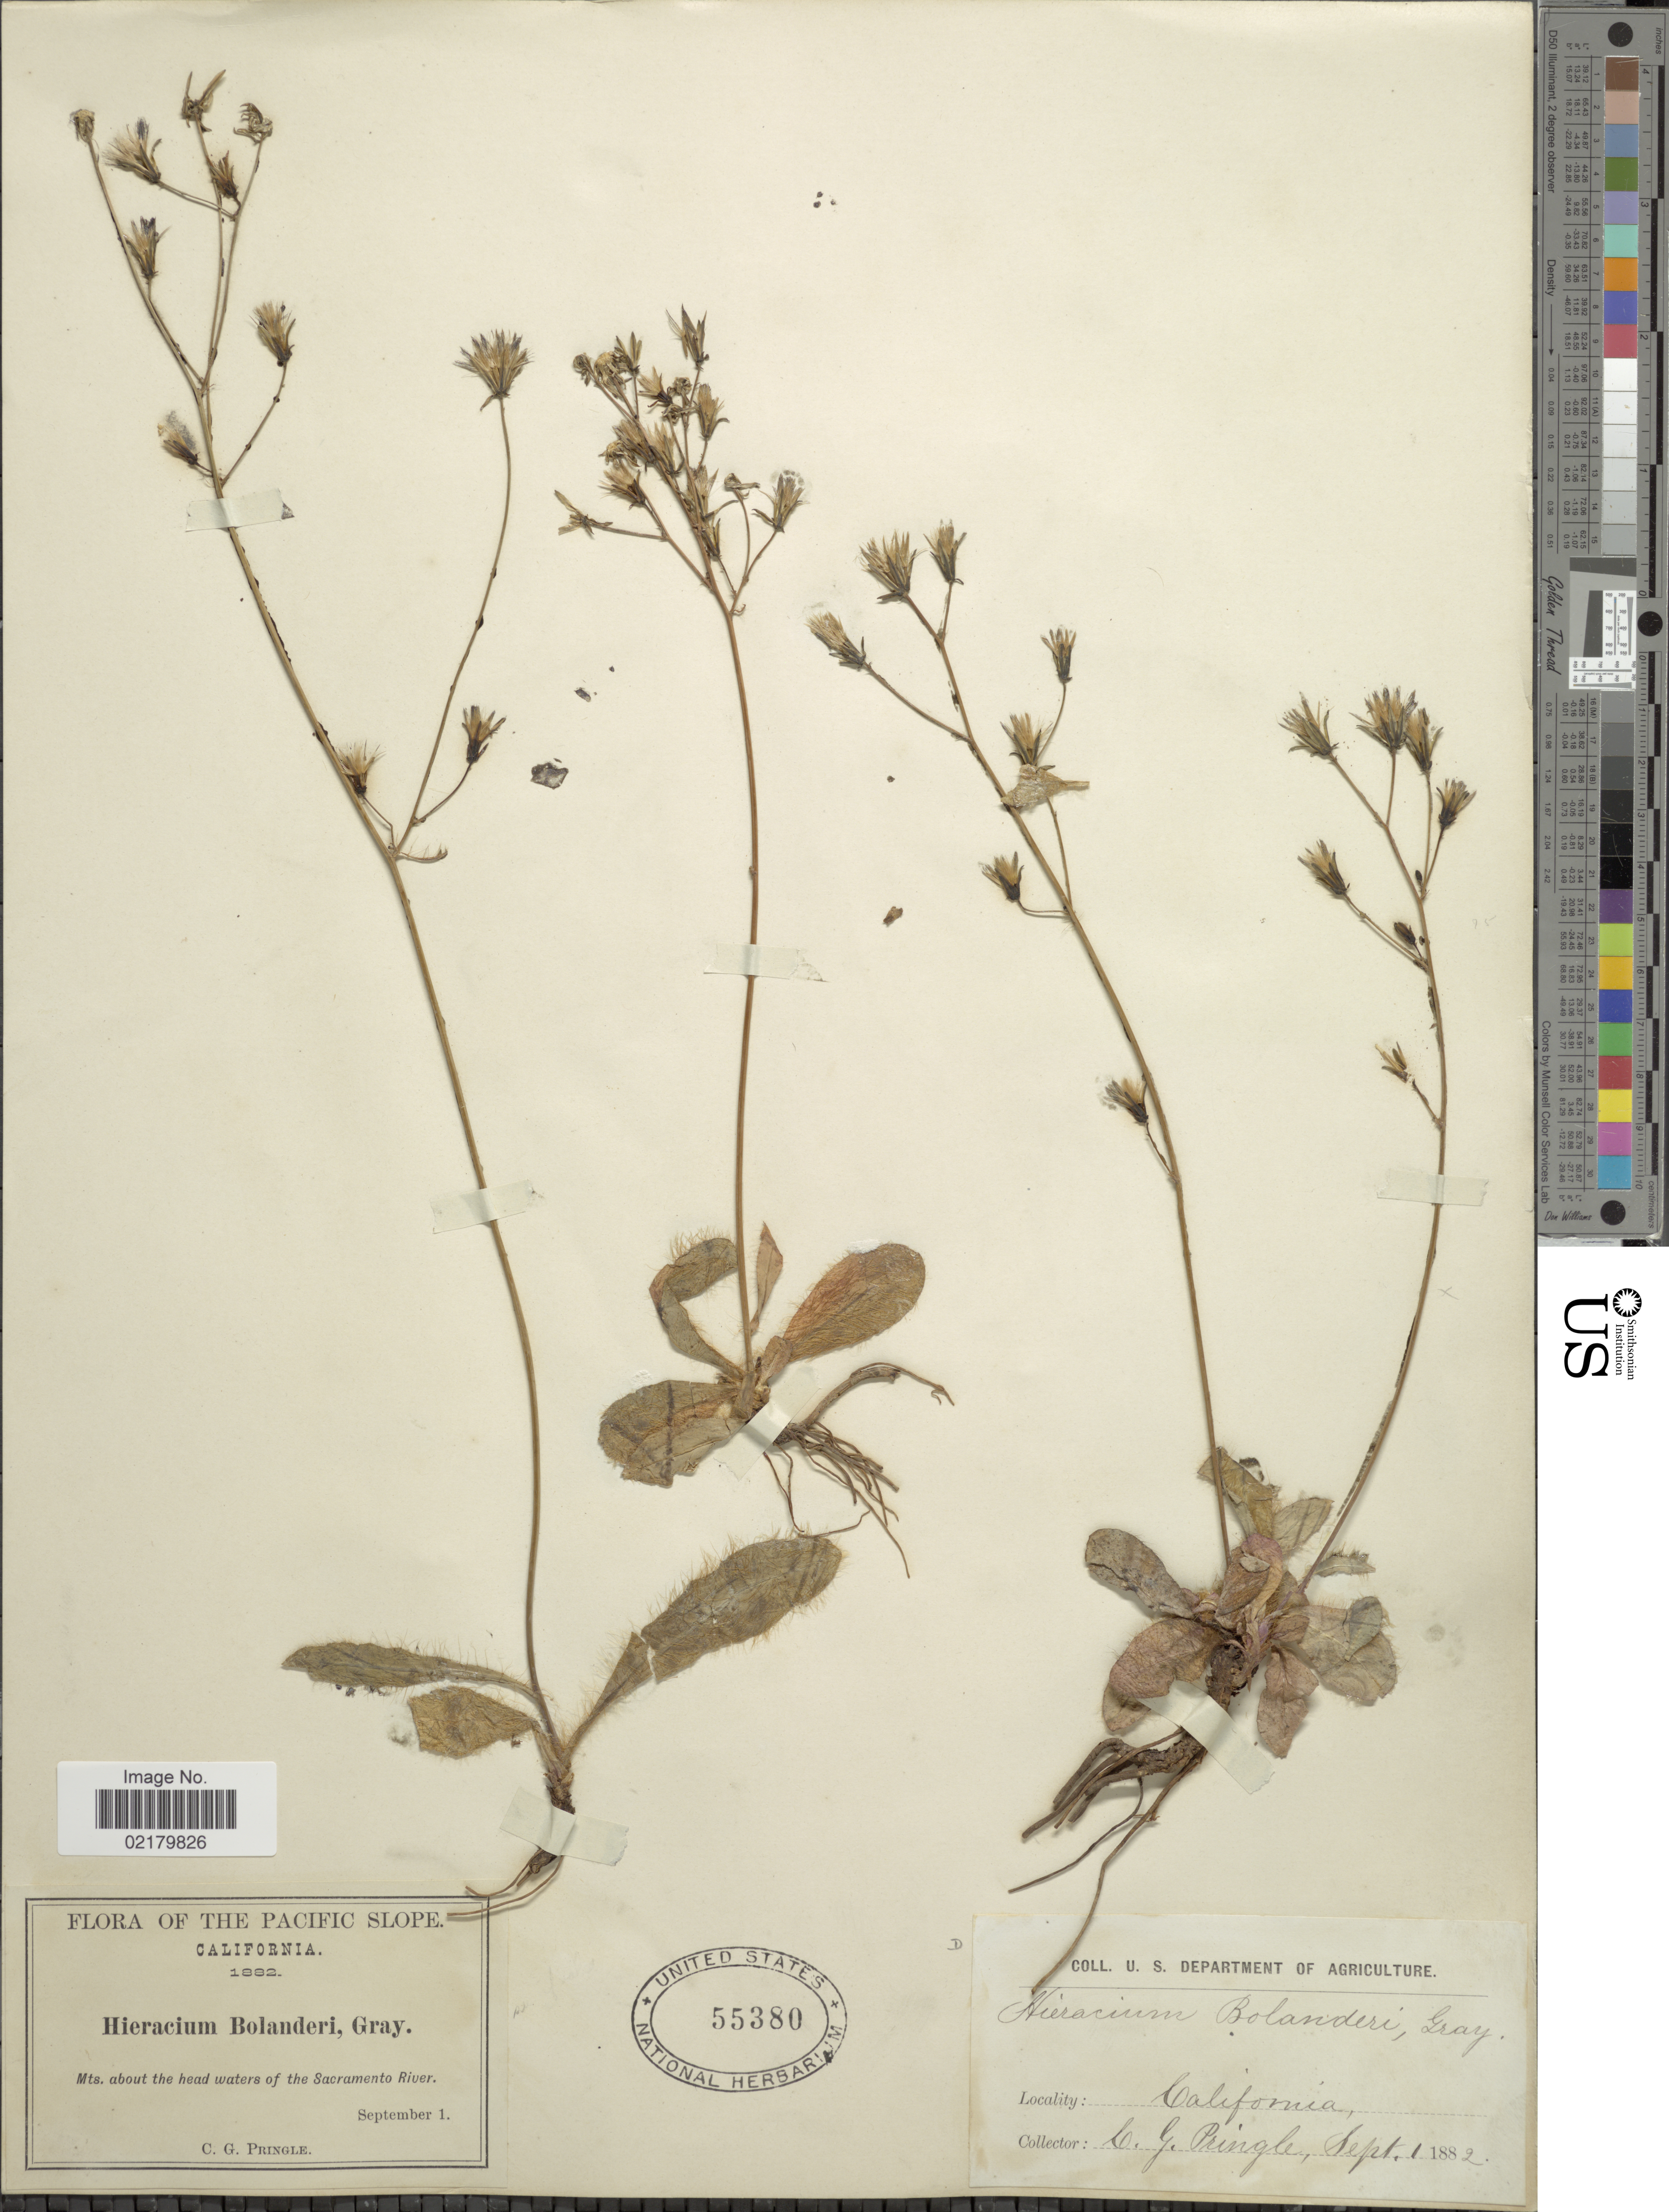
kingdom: Plantae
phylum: Tracheophyta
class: Magnoliopsida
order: Asterales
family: Asteraceae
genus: Hieracium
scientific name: Hieracium bolanderi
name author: A. Gray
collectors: C. G. Pringle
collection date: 1882-09-01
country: United States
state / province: California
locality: The Pacific Slope, Mts. about the head waters of the Sacramento River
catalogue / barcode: US 55380